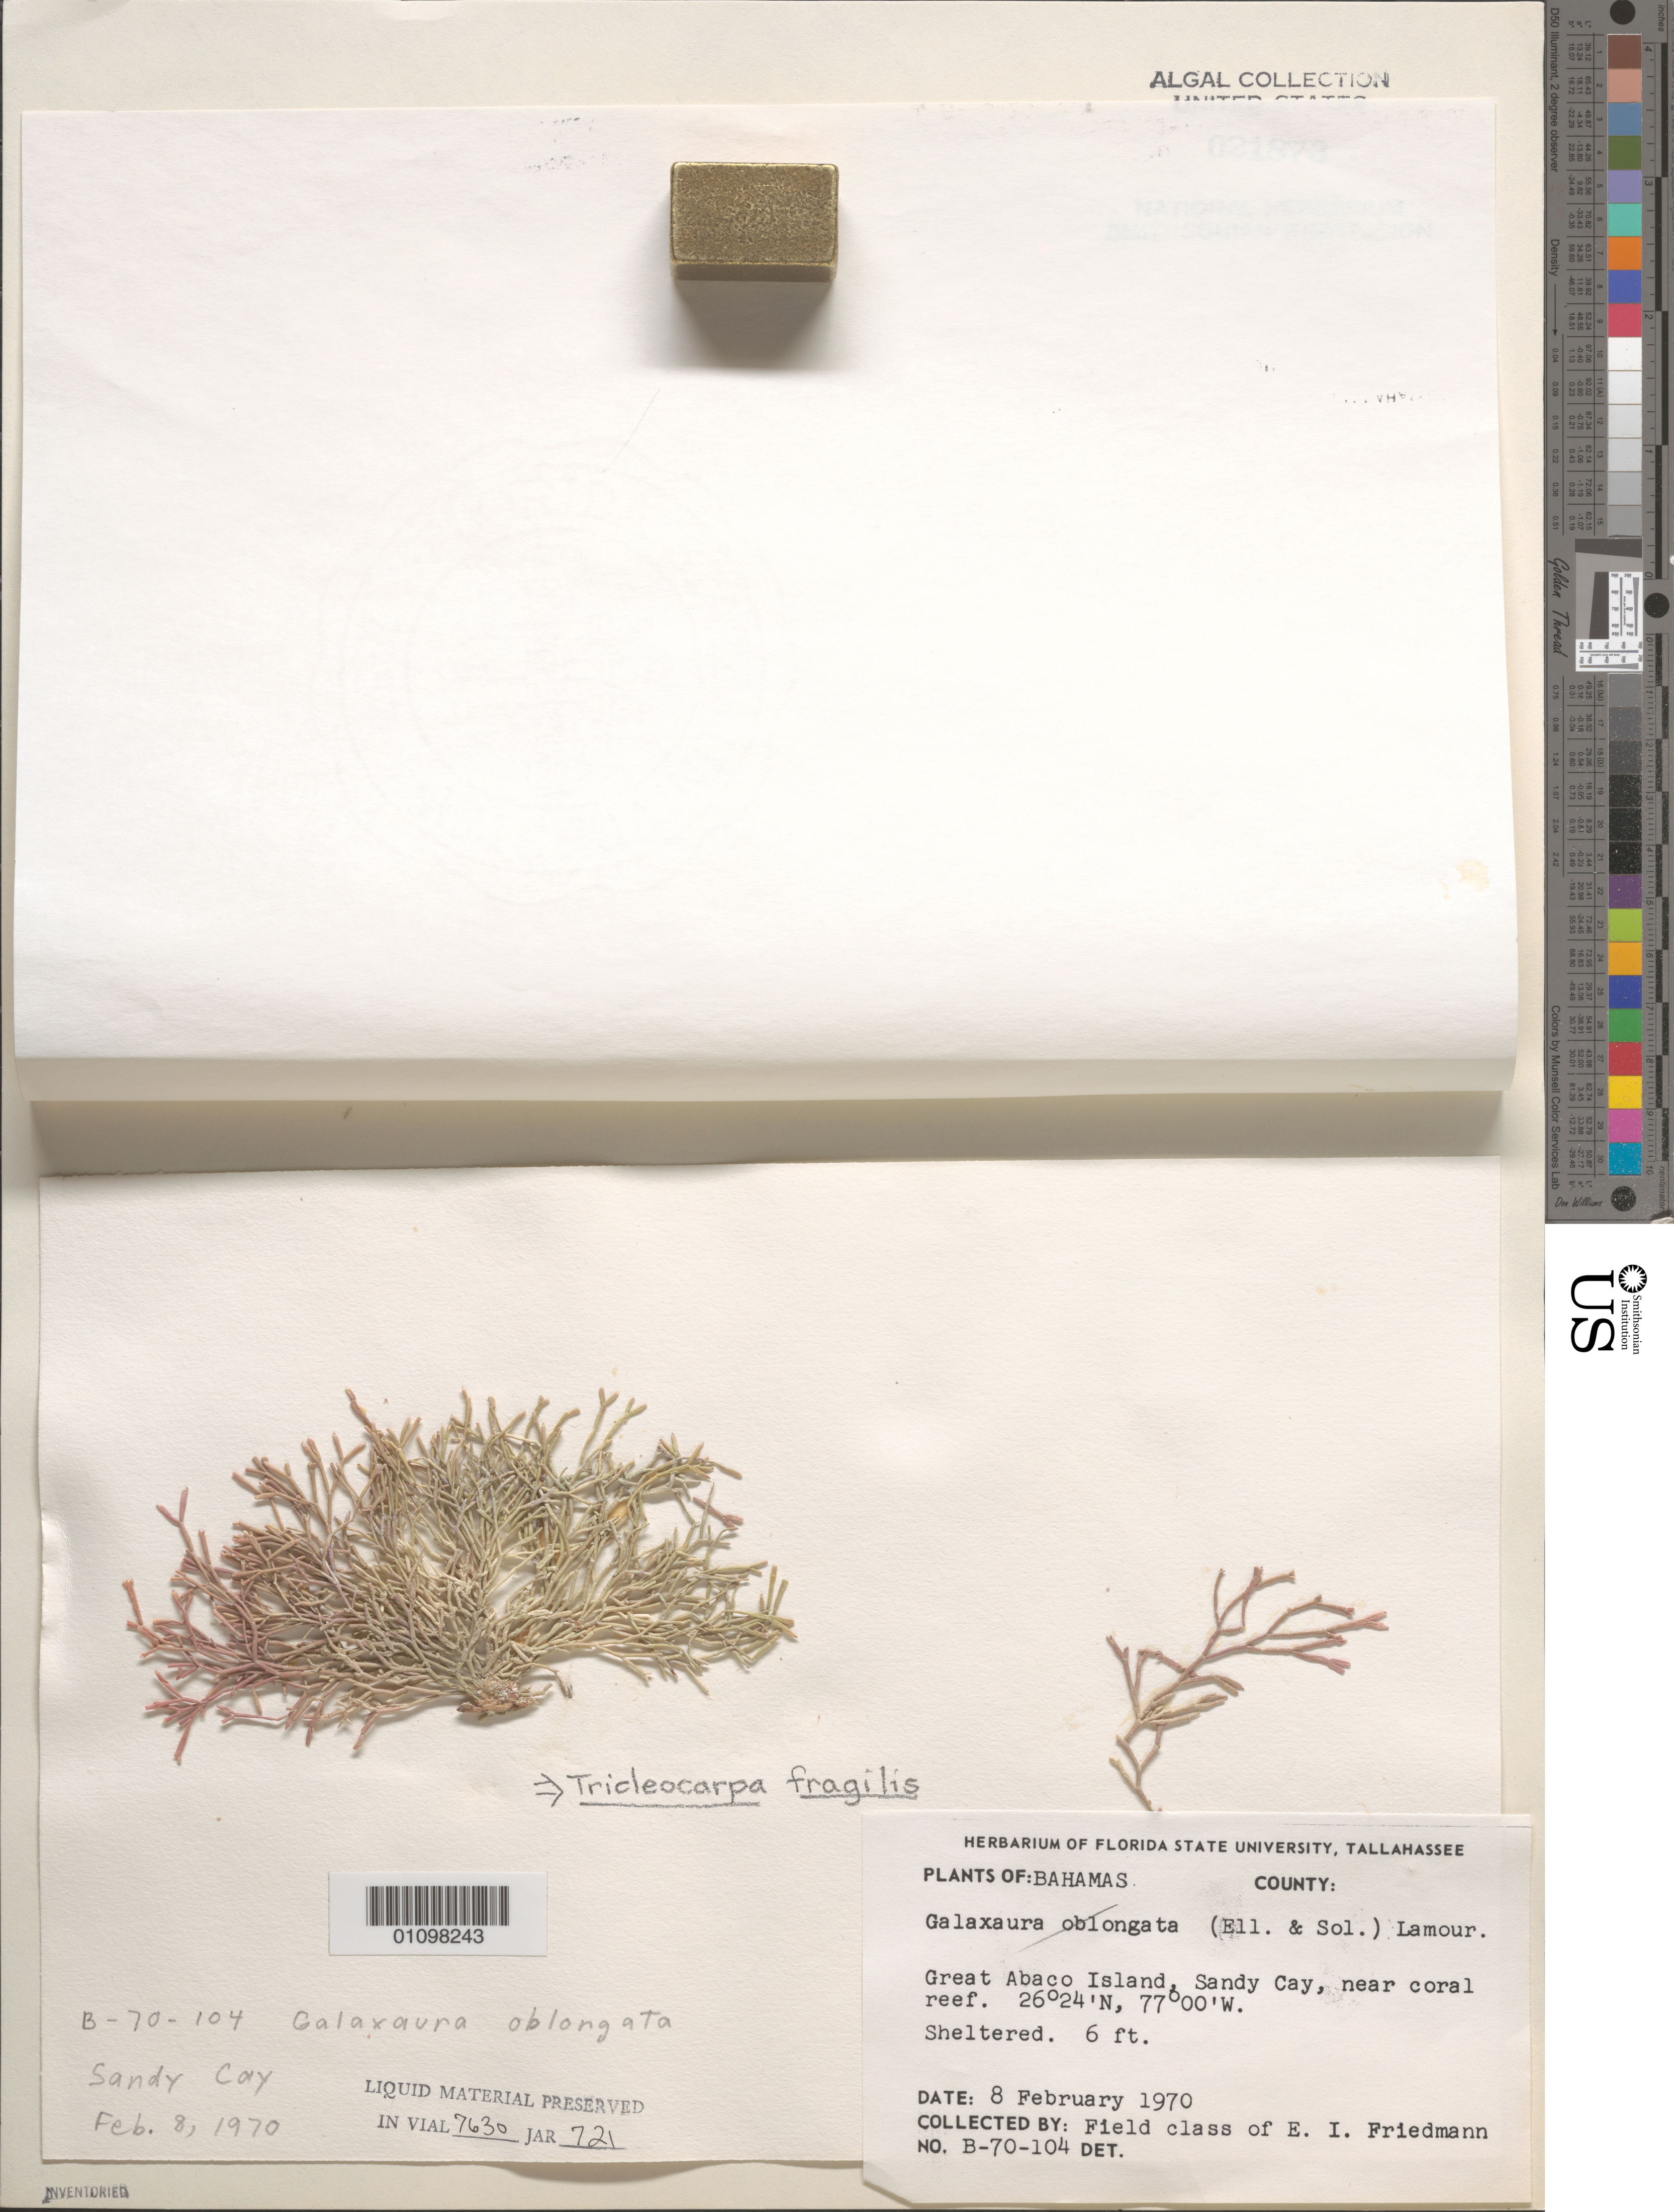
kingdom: Plantae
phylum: Rhodophyta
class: Florideophyceae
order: Nemaliales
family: Galaxauraceae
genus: Tricleocarpa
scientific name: Tricleocarpa fragilis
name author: (L.) Huisman & R.A. Towns.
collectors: E. Friedmann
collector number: B-70-104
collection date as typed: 08 Feb 1970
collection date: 1970-02-08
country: Bahamas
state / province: Abaco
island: Great Abaco Island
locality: Sandy Cay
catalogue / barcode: US 21873